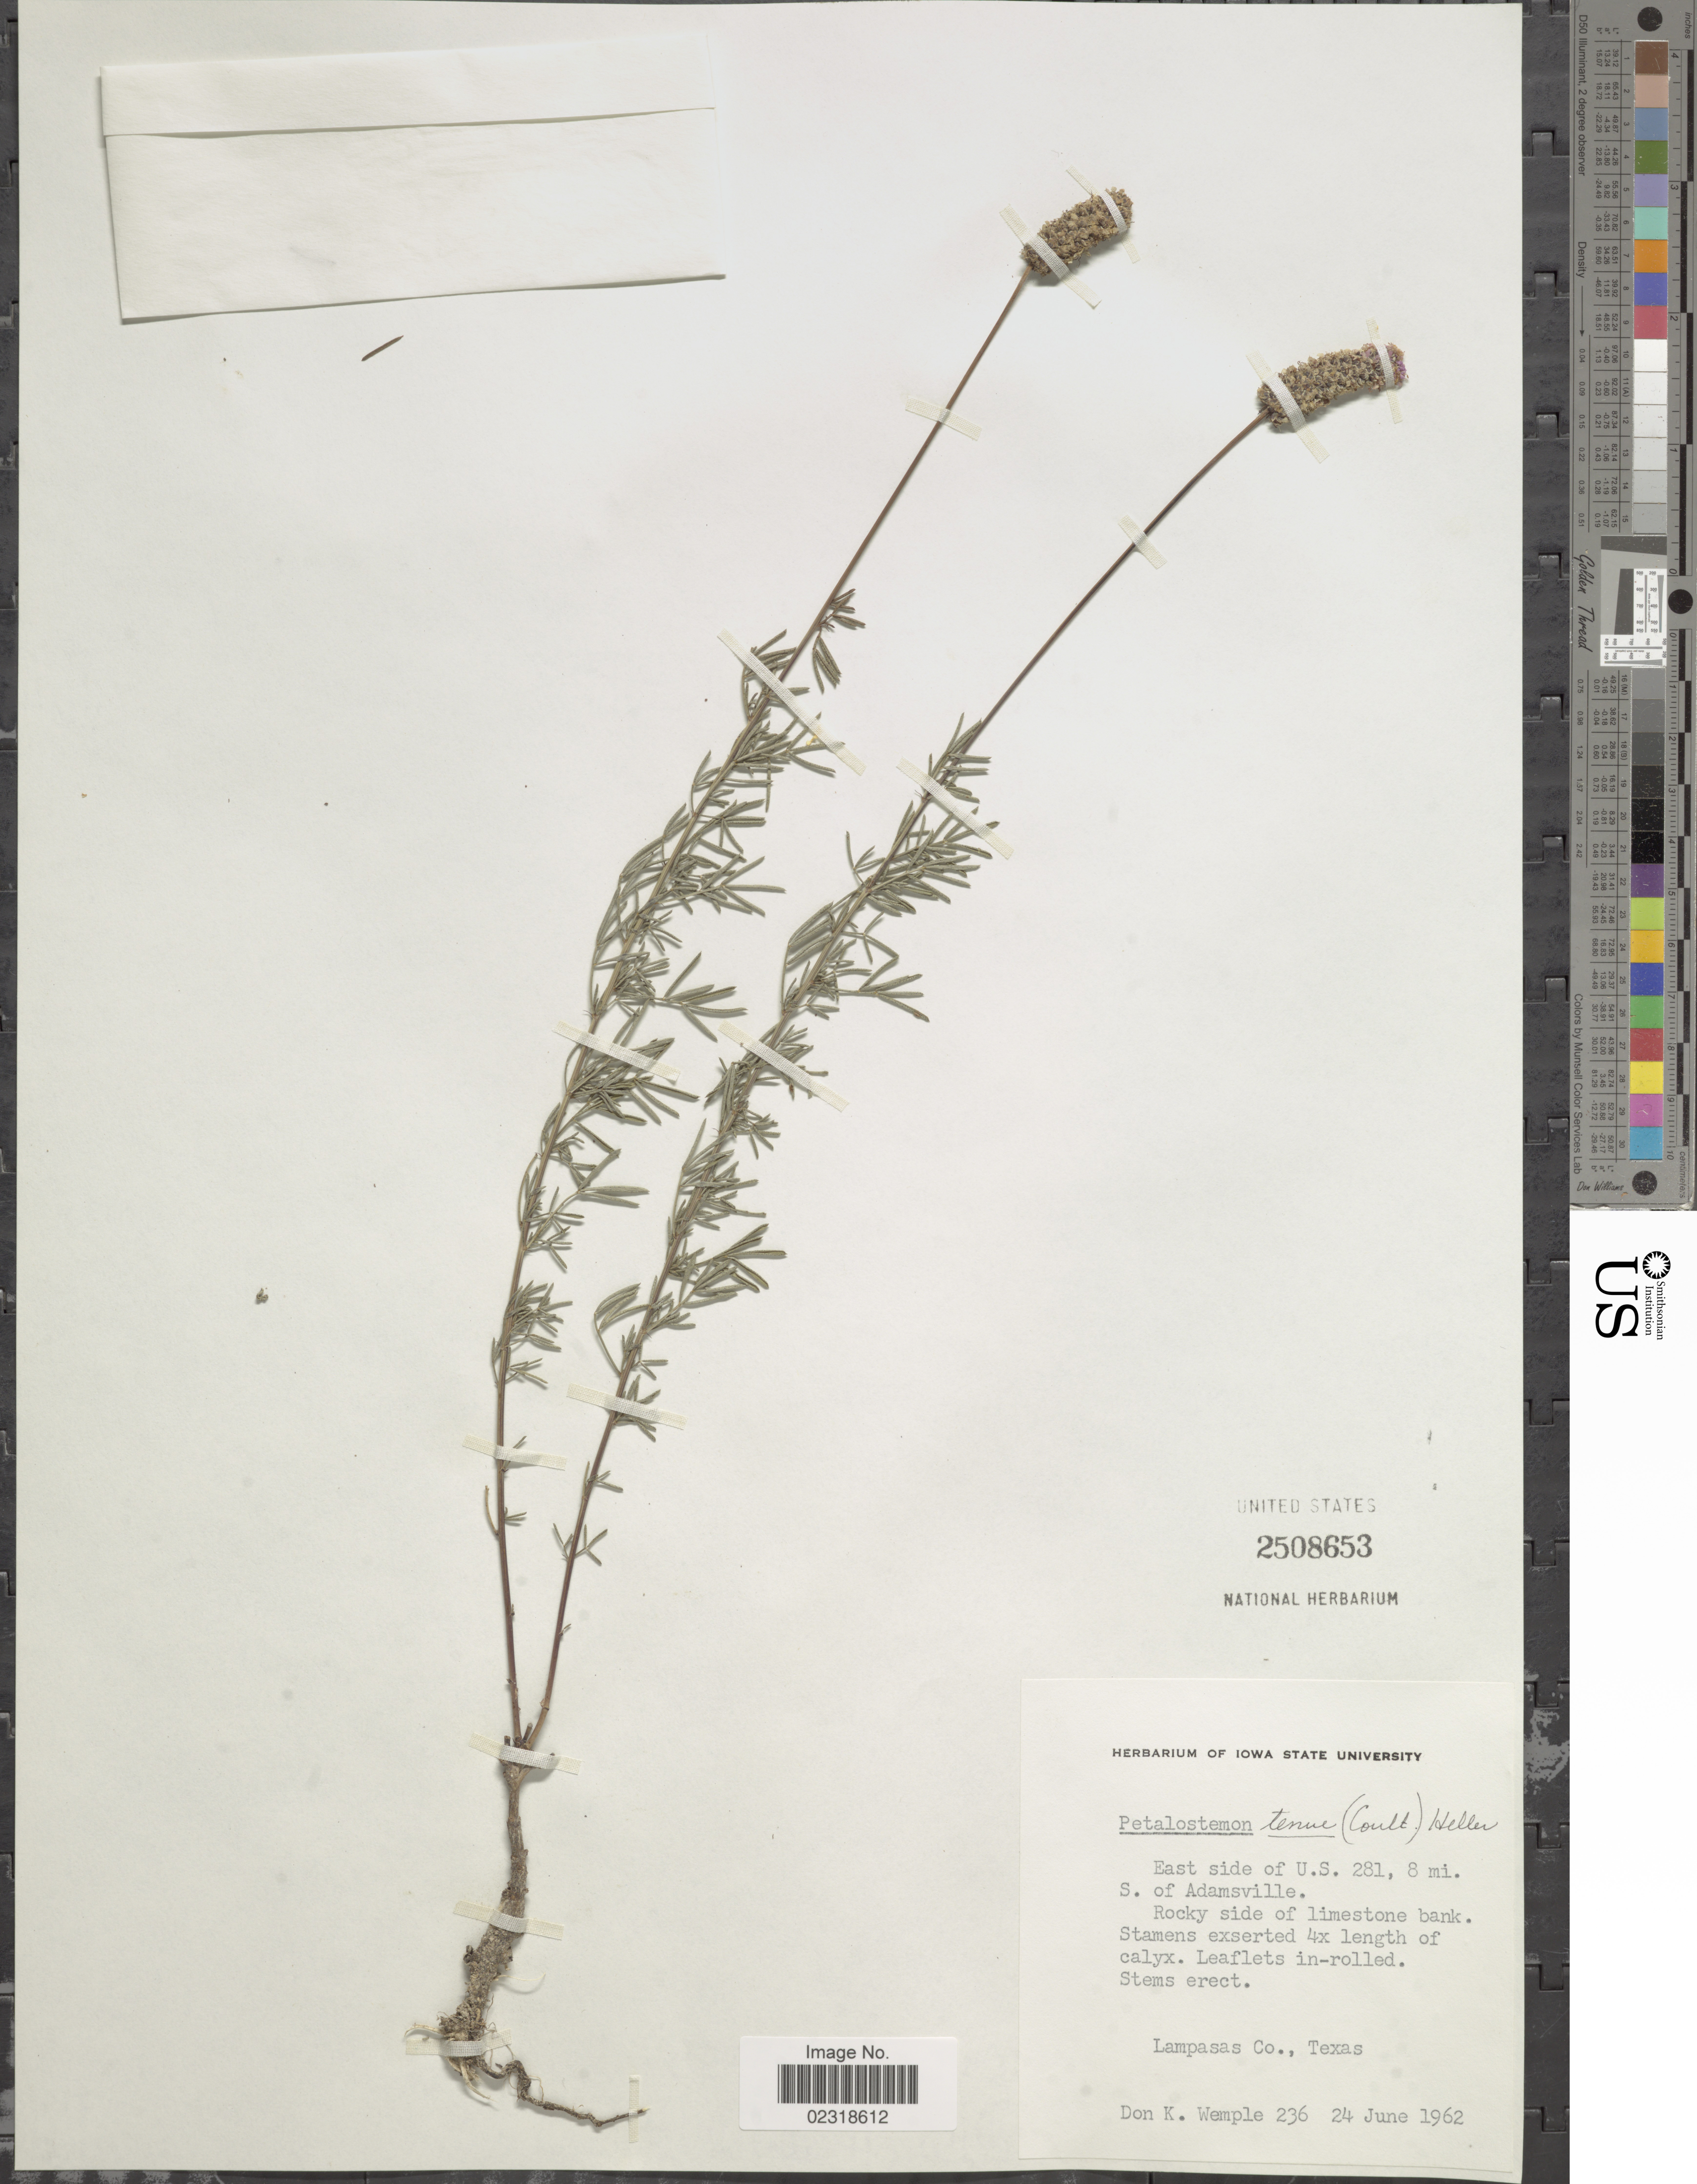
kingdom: Plantae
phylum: Tracheophyta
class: Magnoliopsida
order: Fabales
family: Fabaceae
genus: Dalea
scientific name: Dalea tenuis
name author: (J.M. Coult.) Shinners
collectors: D. Wemple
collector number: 236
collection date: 1962-06-24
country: United States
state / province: Texas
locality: East side of U.S. 281, 8 mi. S. of Adamsville, rocky side of limestone bank, Lampasas Co.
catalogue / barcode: US 2508653